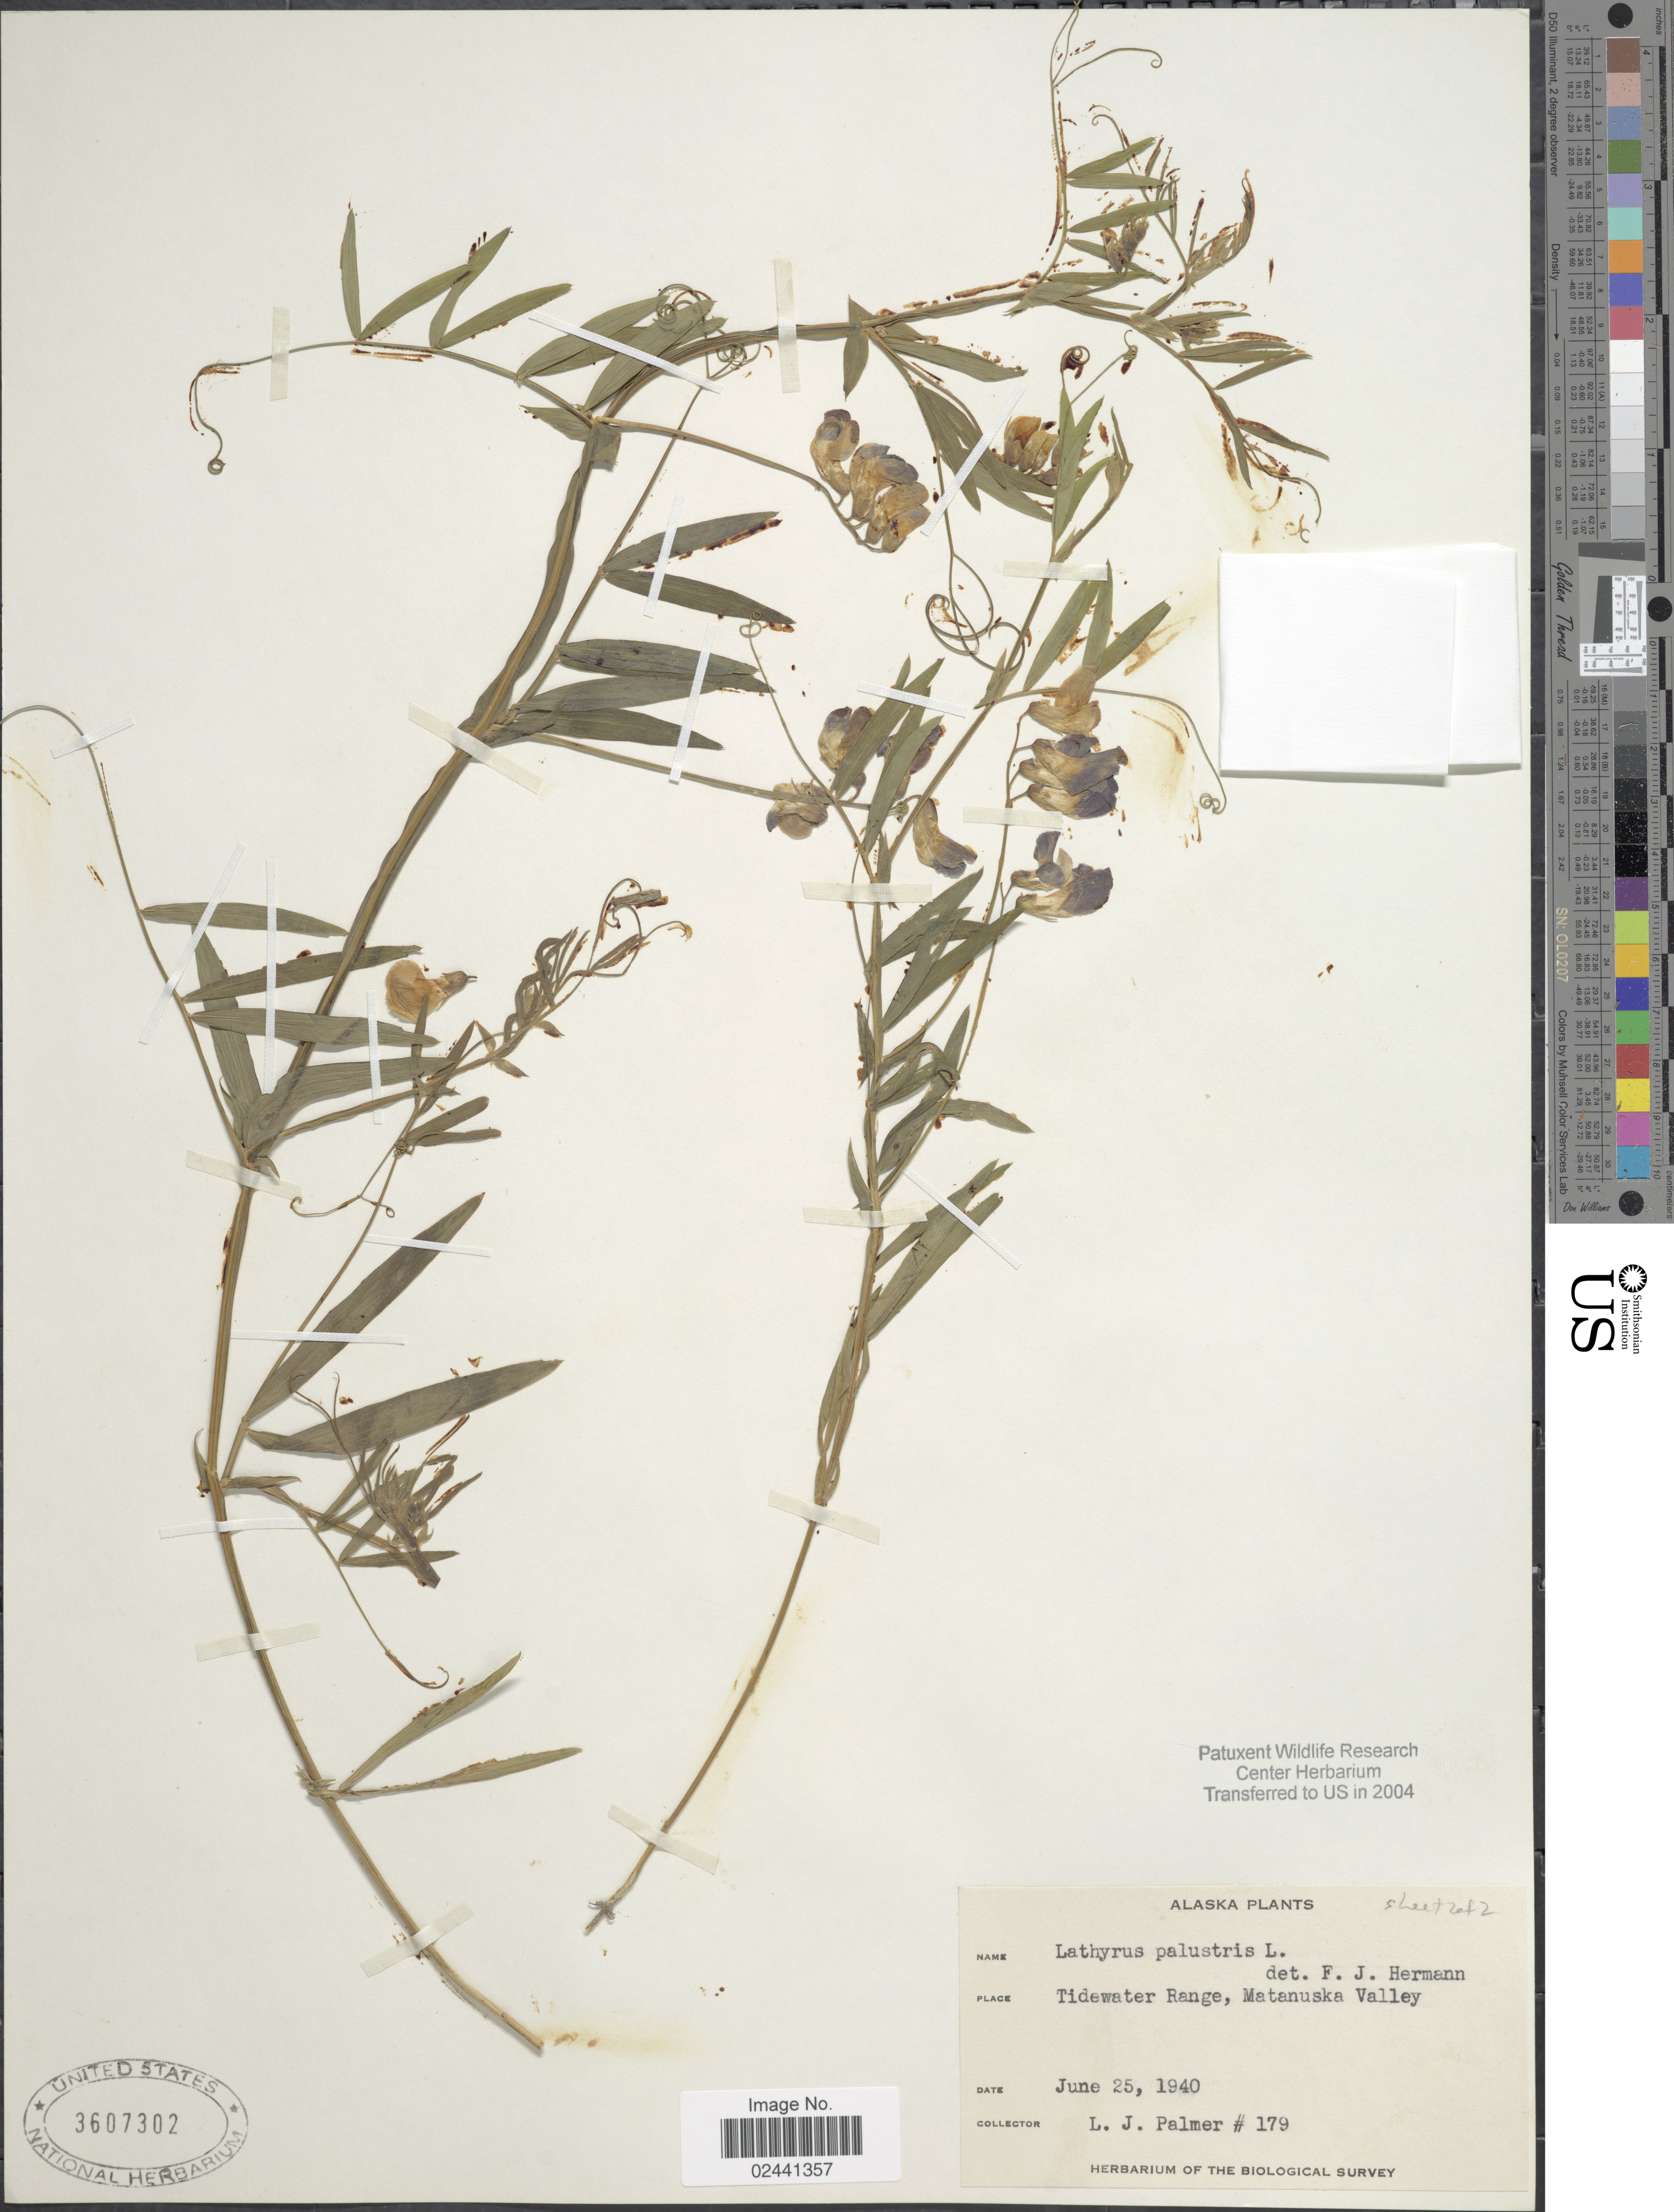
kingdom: Plantae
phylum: Tracheophyta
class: Magnoliopsida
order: Fabales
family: Fabaceae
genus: Lathyrus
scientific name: Lathyrus palustris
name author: L.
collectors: L. J. Palmer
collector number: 179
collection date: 1940-06-25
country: United States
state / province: Alaska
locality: Tidewater Range, Matanuska Valley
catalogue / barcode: US 3607302